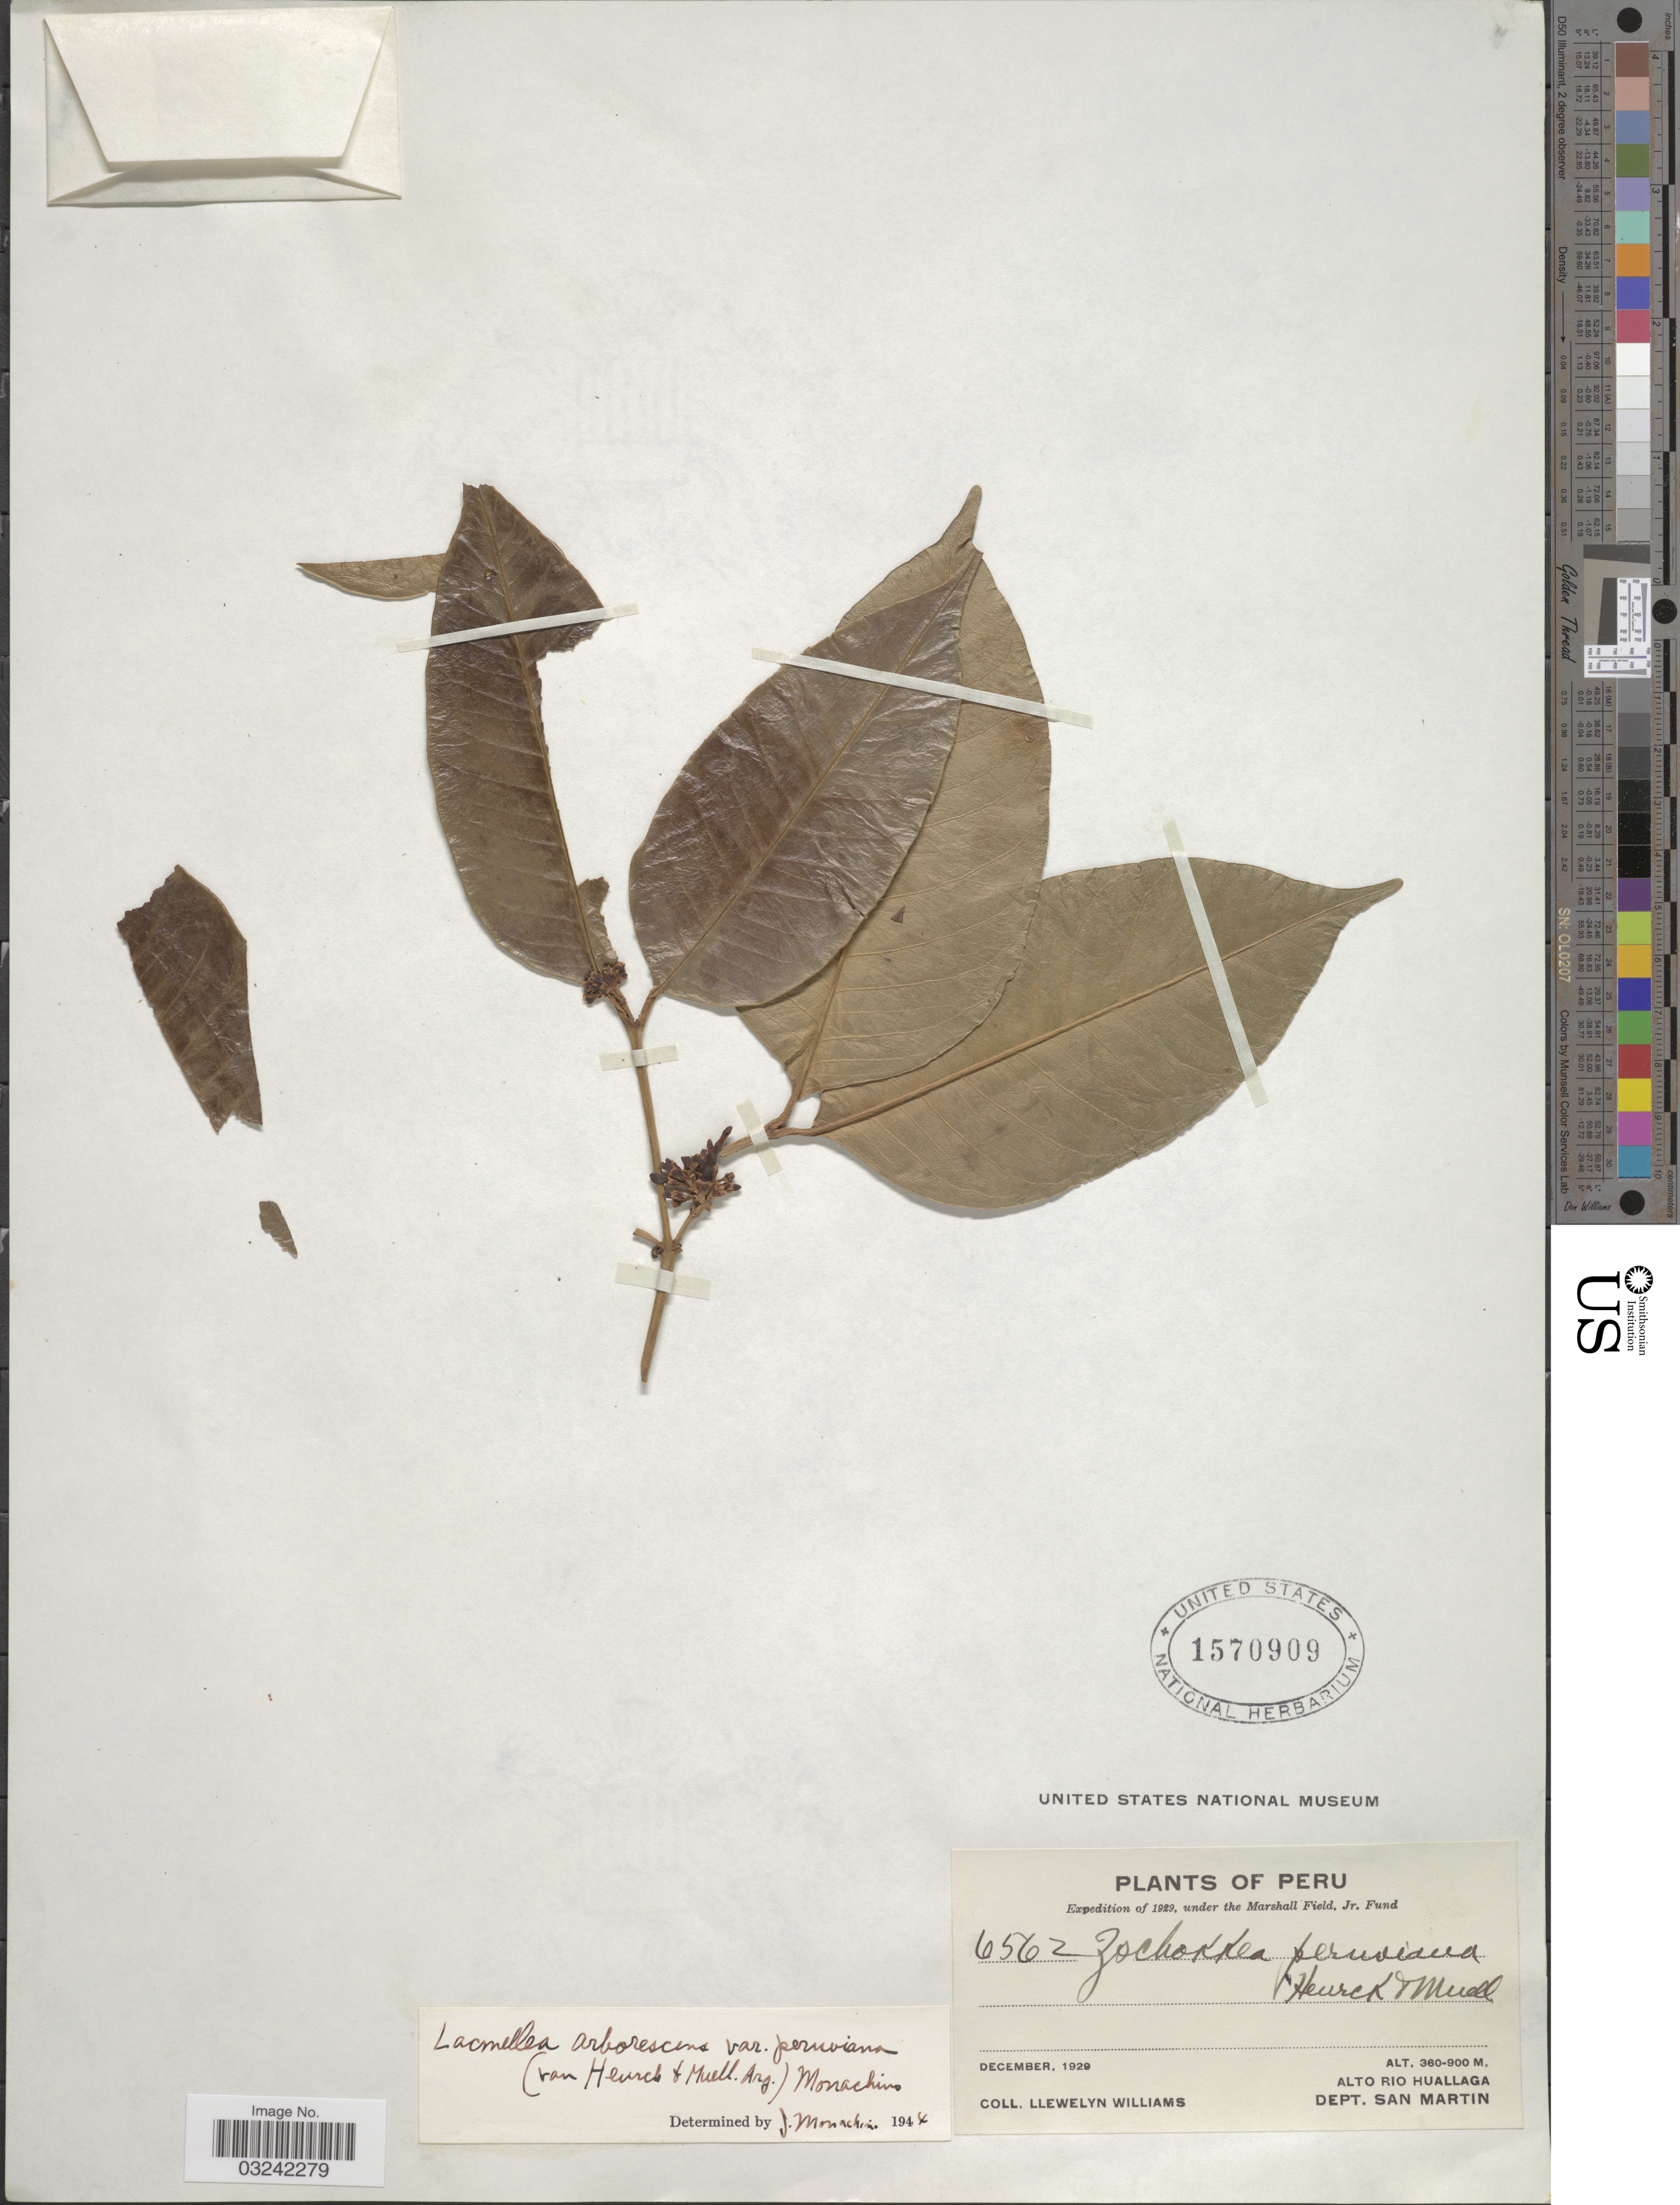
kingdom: Plantae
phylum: Tracheophyta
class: Magnoliopsida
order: Gentianales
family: Apocynaceae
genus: Lacmellea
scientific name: Lacmellea arborescens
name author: (Müll. Arg.) Markgr.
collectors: Ll. Williams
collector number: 6562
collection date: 1929-12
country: Peru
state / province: San Martín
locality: Alto Rio Huallaga. Dept. San Martin.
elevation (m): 360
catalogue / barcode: US 1570909